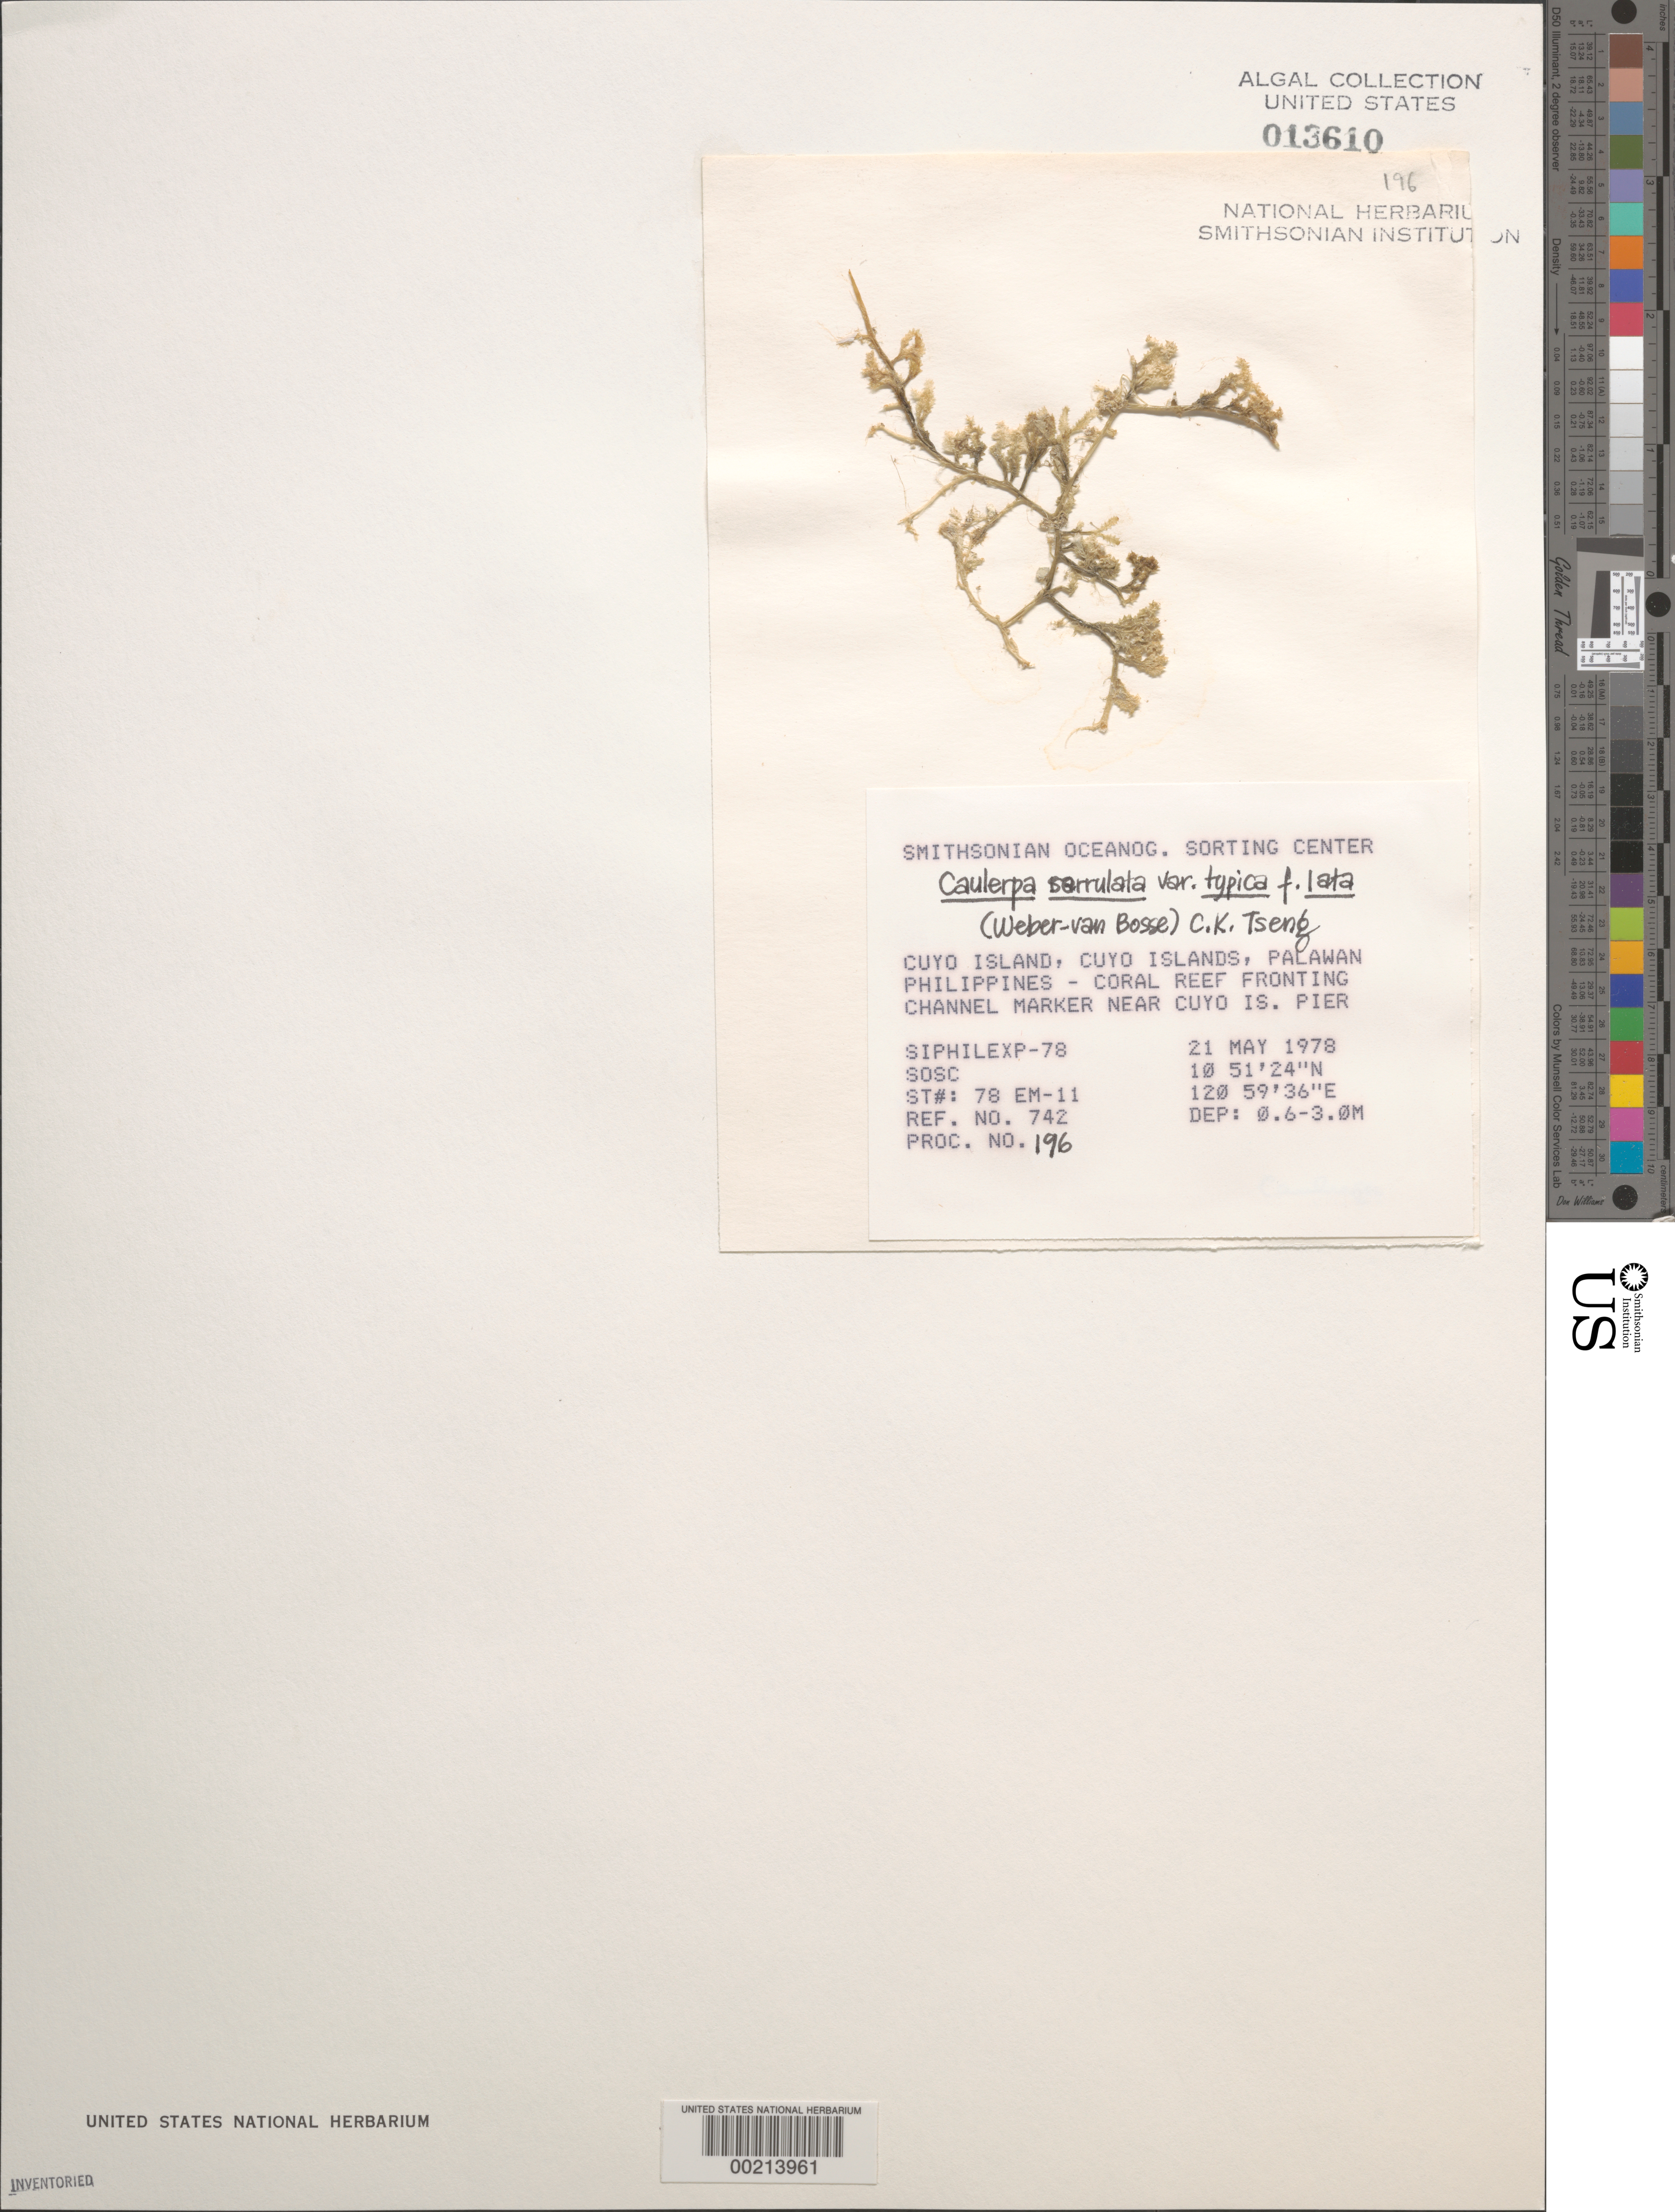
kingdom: Plantae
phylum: Chlorophyta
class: Ulvophyceae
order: Bryopsidales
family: Caulerpaceae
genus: Caulerpa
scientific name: Caulerpa serrulata var. typica forma lata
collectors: SOSC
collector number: Station 78 Em-11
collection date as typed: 21 May 1978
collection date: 1978-05-21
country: Philippines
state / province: Mimaropa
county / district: Palawan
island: Cuyo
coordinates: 10 51' 24" N, 120 59' 36" E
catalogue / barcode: US 13610